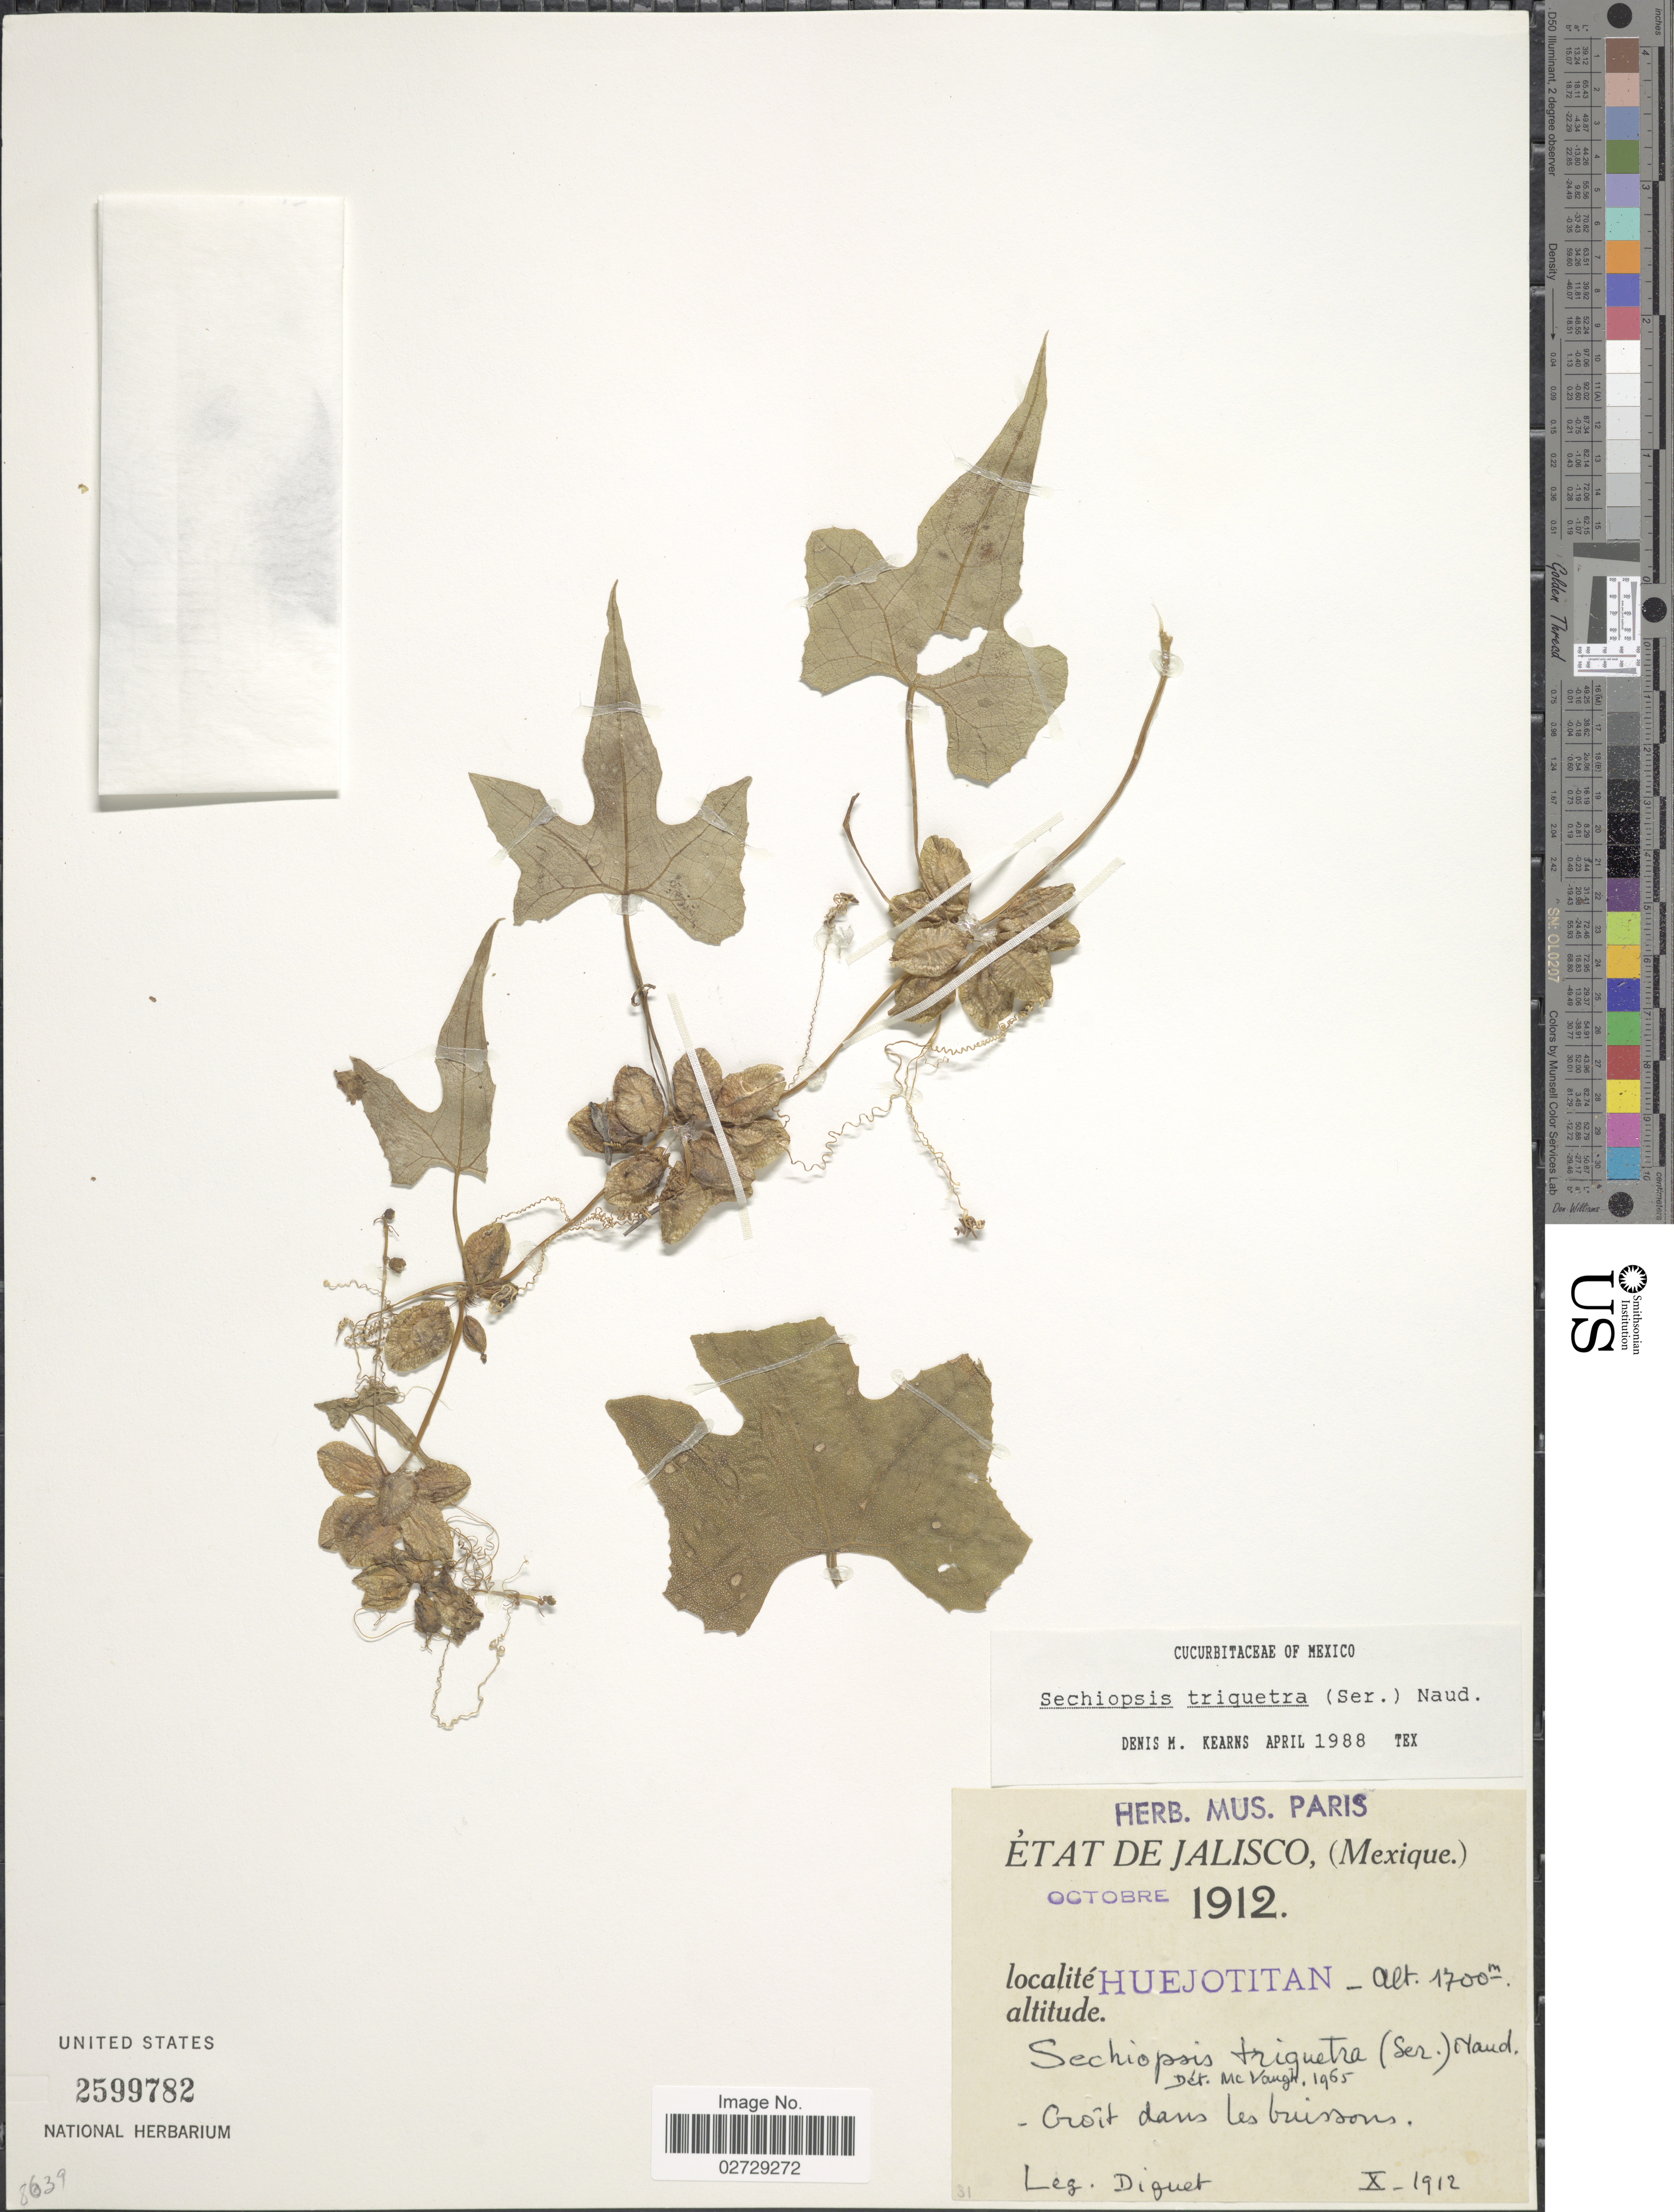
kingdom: Plantae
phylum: Tracheophyta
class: Magnoliopsida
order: Cucurbitales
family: Cucurbitaceae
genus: Sechiopsis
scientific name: Sechiopsis triquetra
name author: (Moc. & Sessé ex Ser.) Naudin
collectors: -. Diguet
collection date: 1912-10/1912-11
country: Mexico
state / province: Jalisco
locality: Huejotitan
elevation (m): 1700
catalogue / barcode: US 2599782